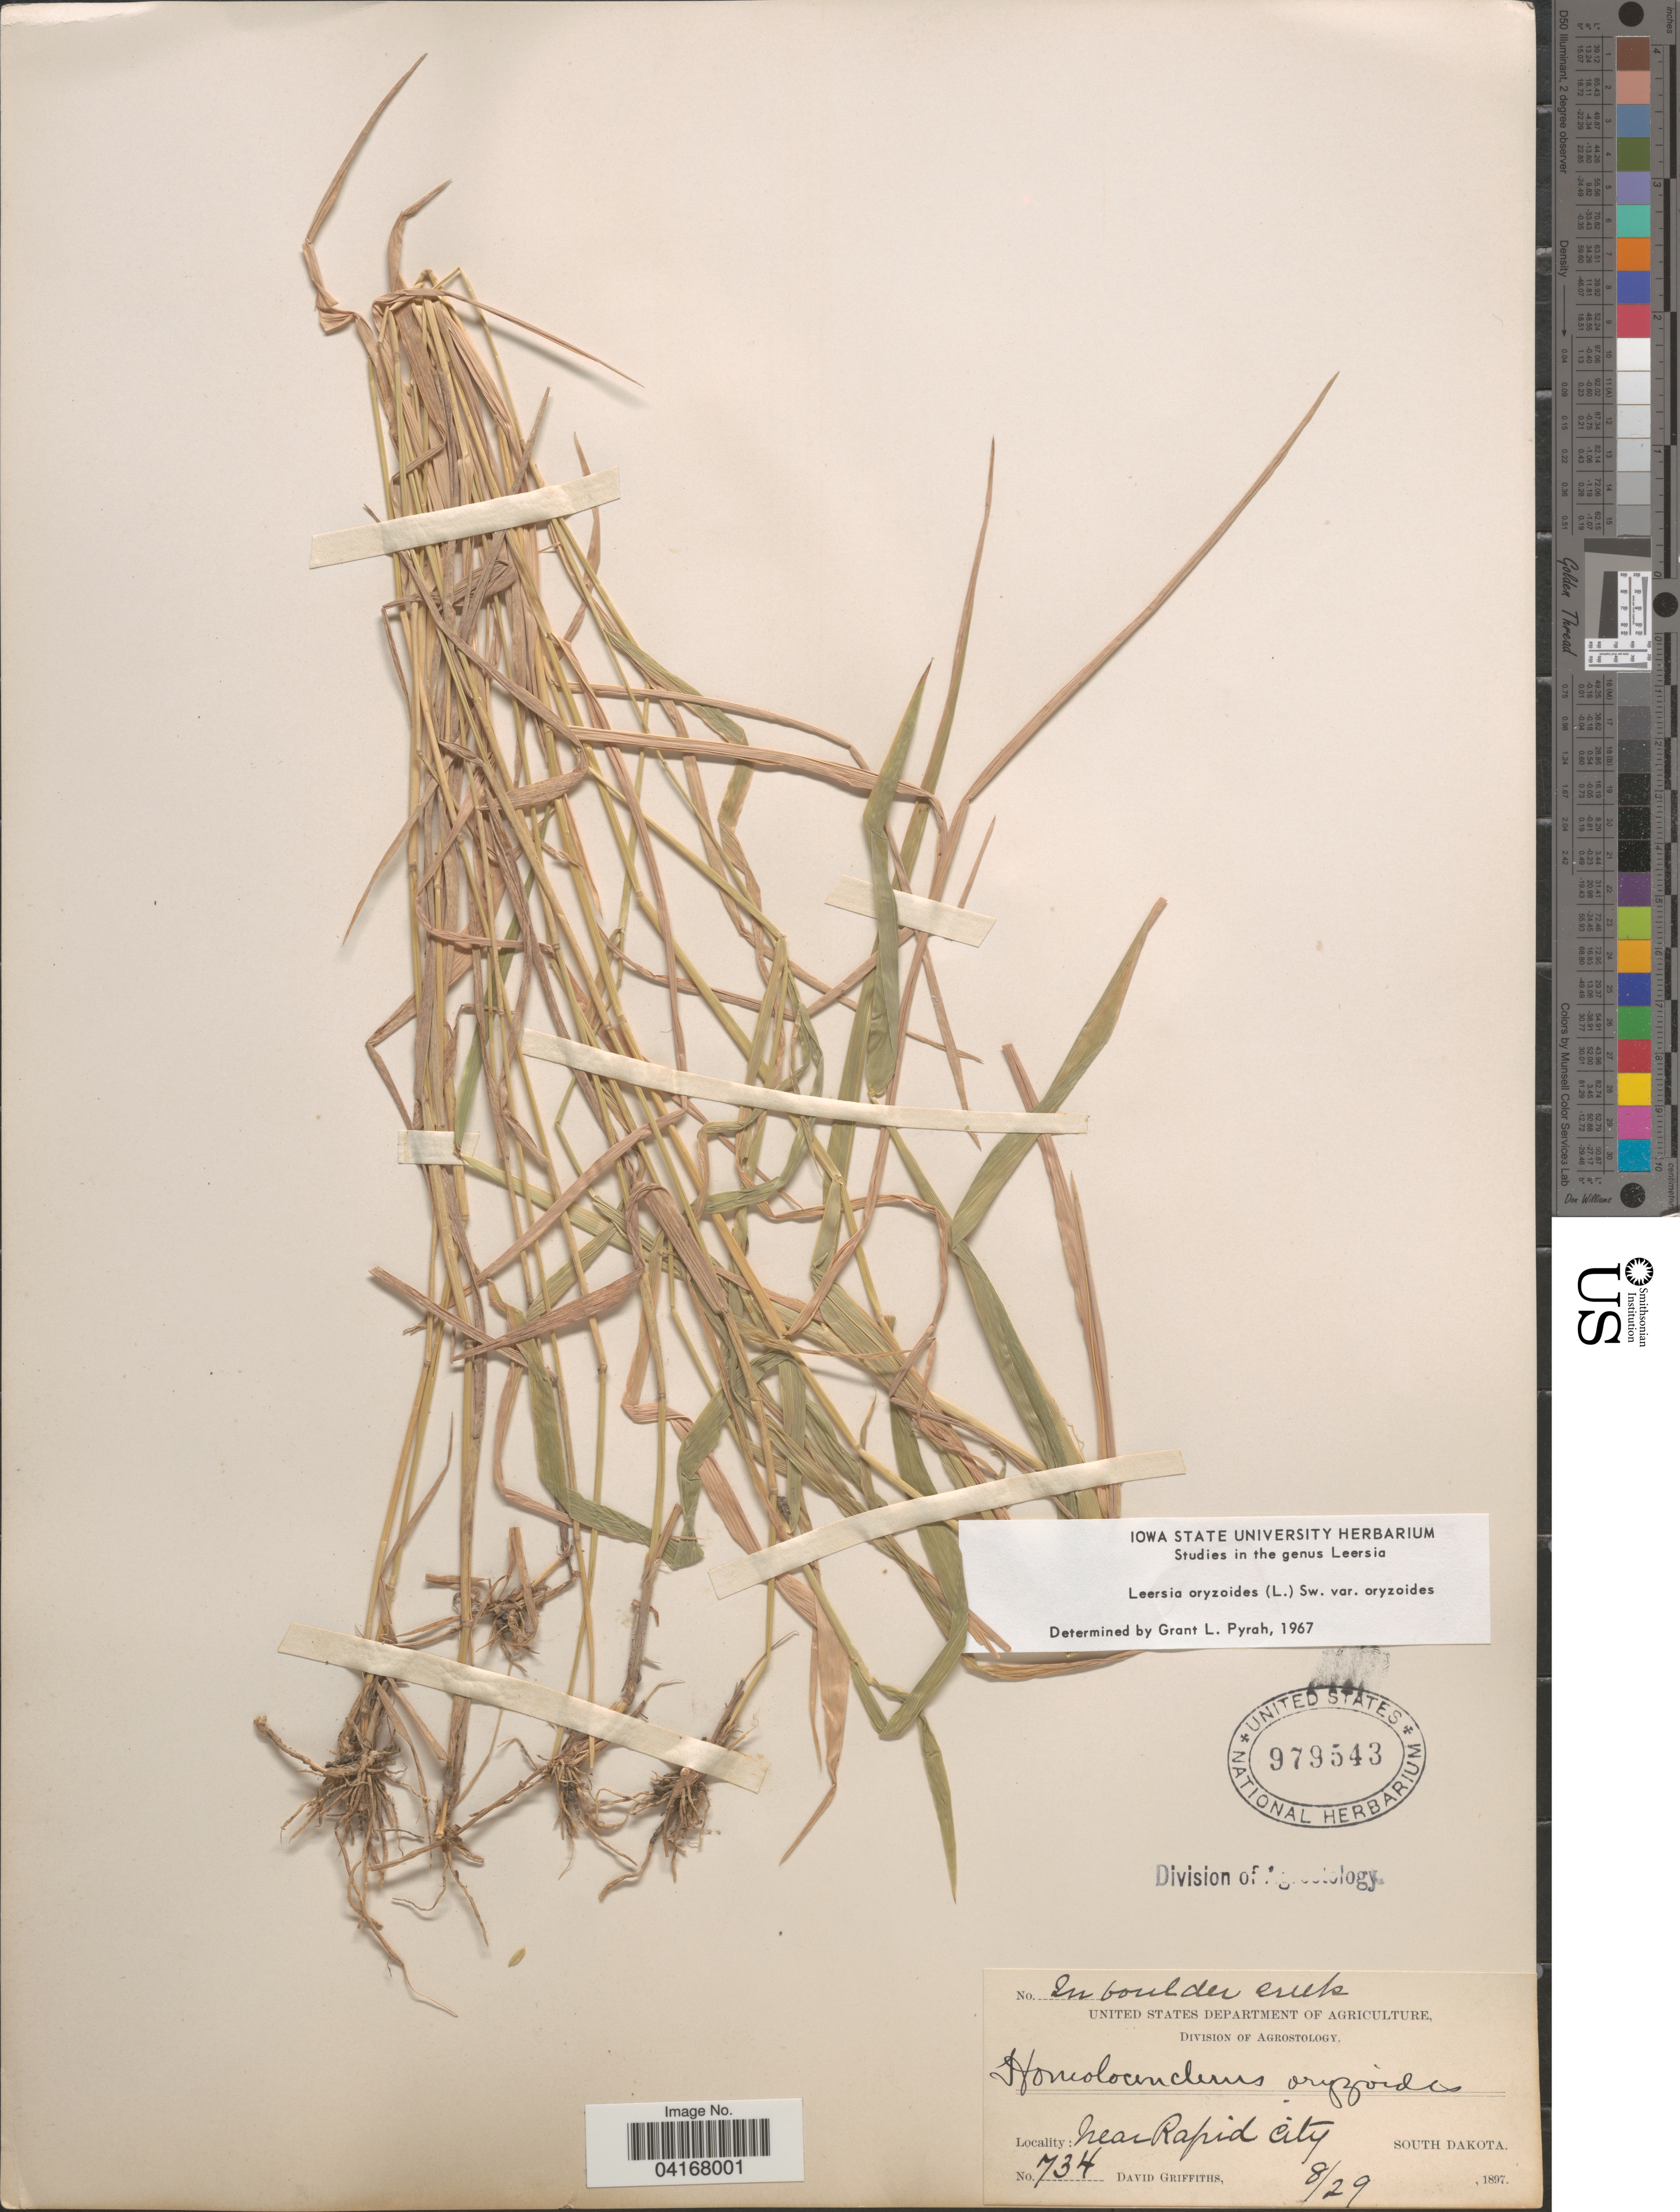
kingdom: Plantae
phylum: Tracheophyta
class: Liliopsida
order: Poales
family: Poaceae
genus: Leersia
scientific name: Leersia oryzoides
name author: (L.) Sw.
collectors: D. Griffiths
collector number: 734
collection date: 1897-08-29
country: United States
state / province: South Dakota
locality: Near Rapid City. On boulder creek.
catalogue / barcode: US 979543